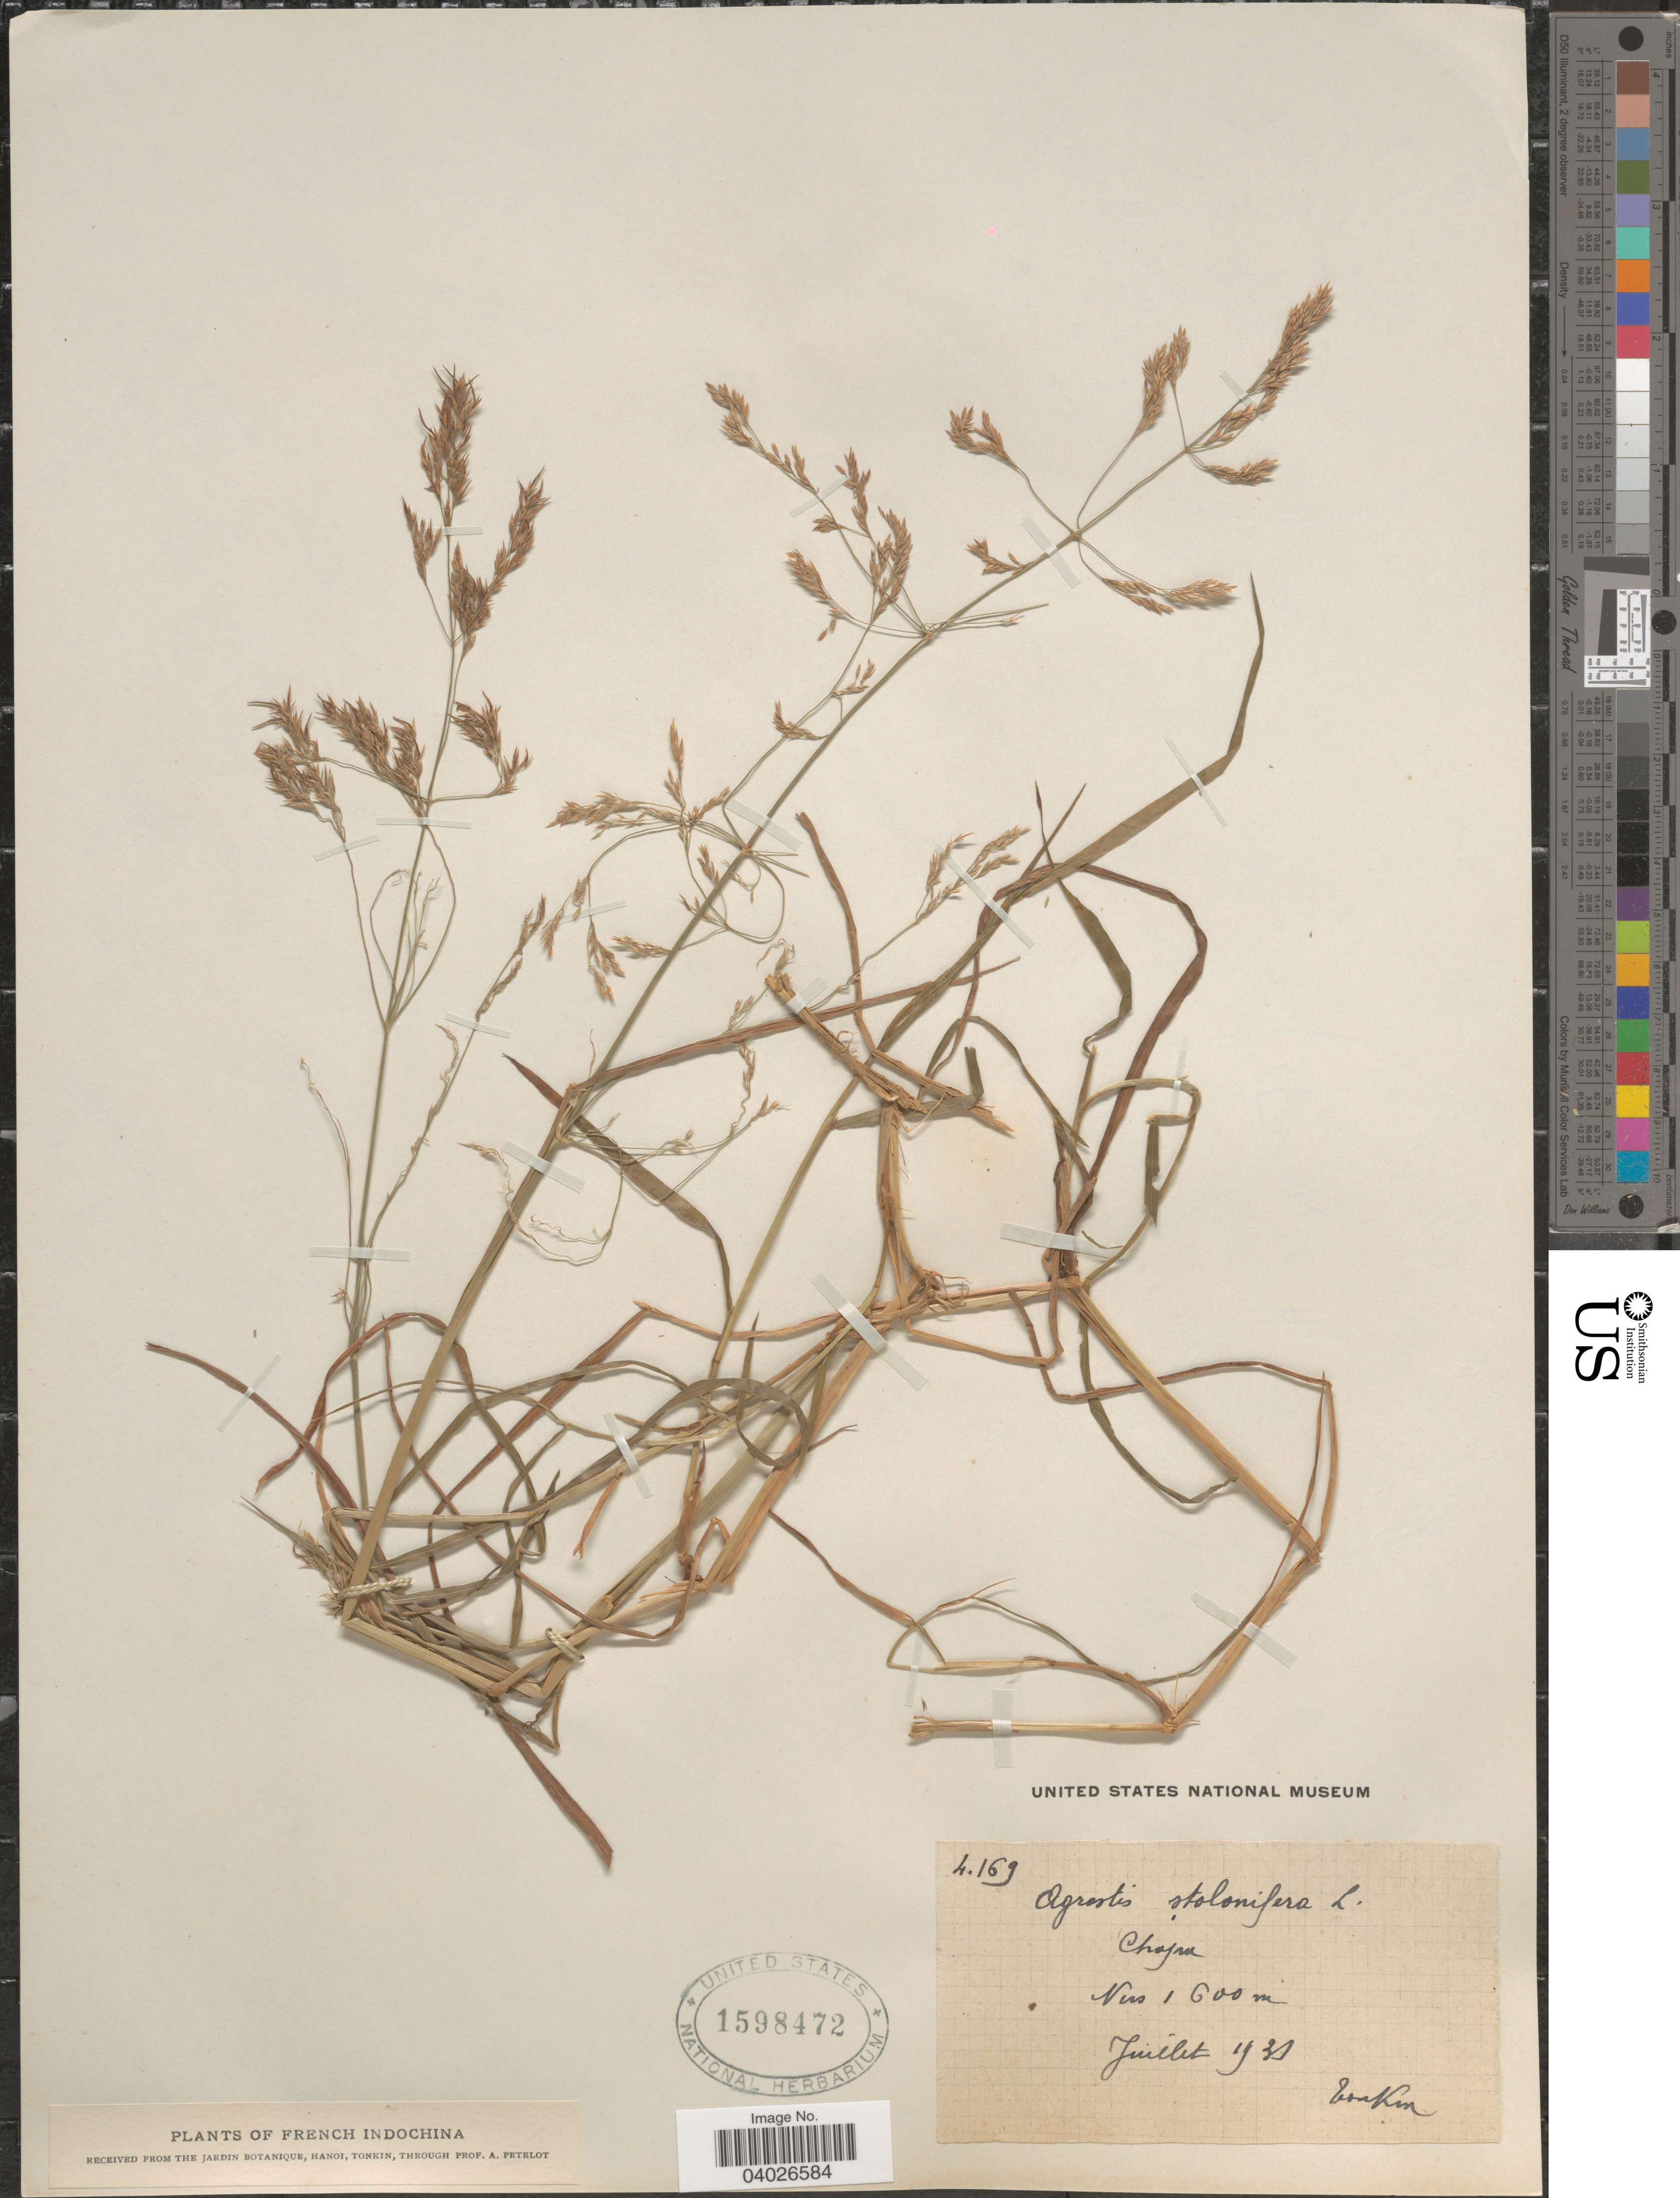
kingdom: Plantae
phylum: Tracheophyta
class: Liliopsida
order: Poales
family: Poaceae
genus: Agrostis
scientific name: Agrostis sp.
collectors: P. A. Pételot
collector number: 4169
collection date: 1931-07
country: Vietnam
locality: French Indochina. Chapa.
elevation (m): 1600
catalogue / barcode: US 1598472